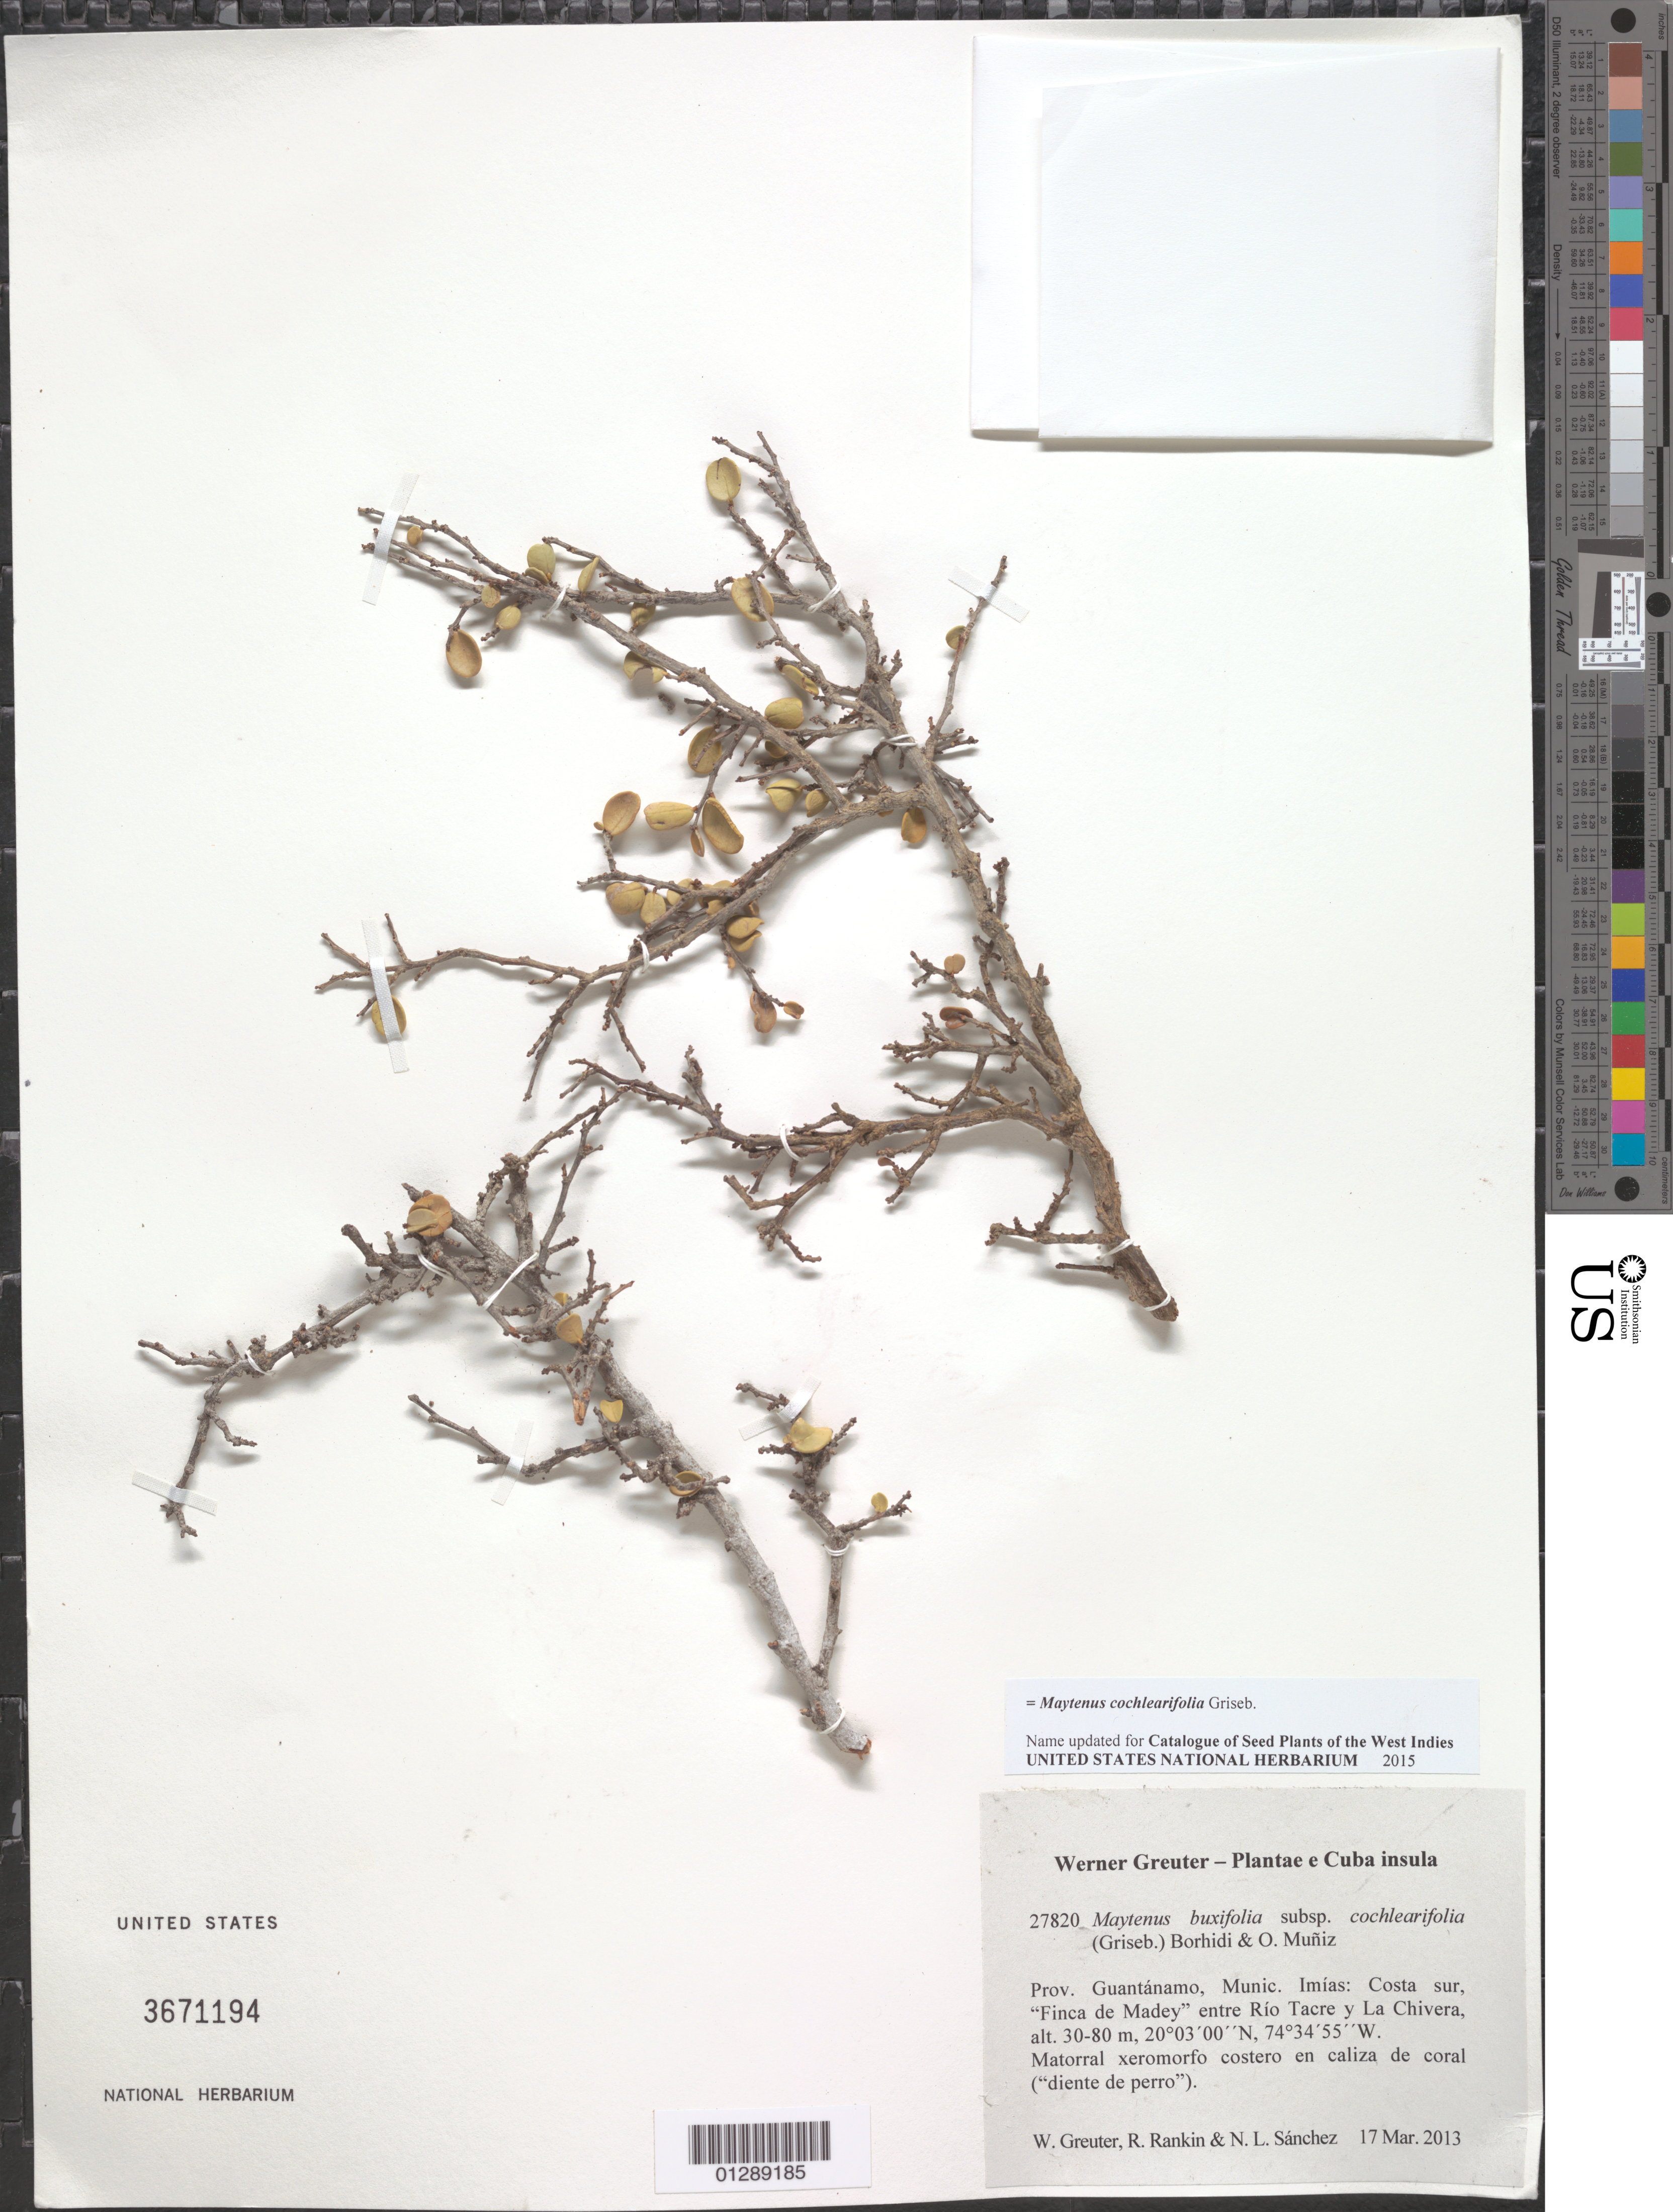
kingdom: Plantae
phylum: Tracheophyta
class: Magnoliopsida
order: Celastrales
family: Celastraceae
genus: Maytenus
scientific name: Maytenus cochlearifolia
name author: Griseb.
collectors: W. R. Greuter, R. Rankin Rodriguez & N. Sanchez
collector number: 27820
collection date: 2013-03-17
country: Cuba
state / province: Guantanamo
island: Cuba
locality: Munic. Imías: Costa sur "Finca de Madey" entre Río Tacre y La Chivera.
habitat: Matorral xeromorfo costero en caliza de coral ("diente de perro").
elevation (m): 30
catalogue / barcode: US 3671194